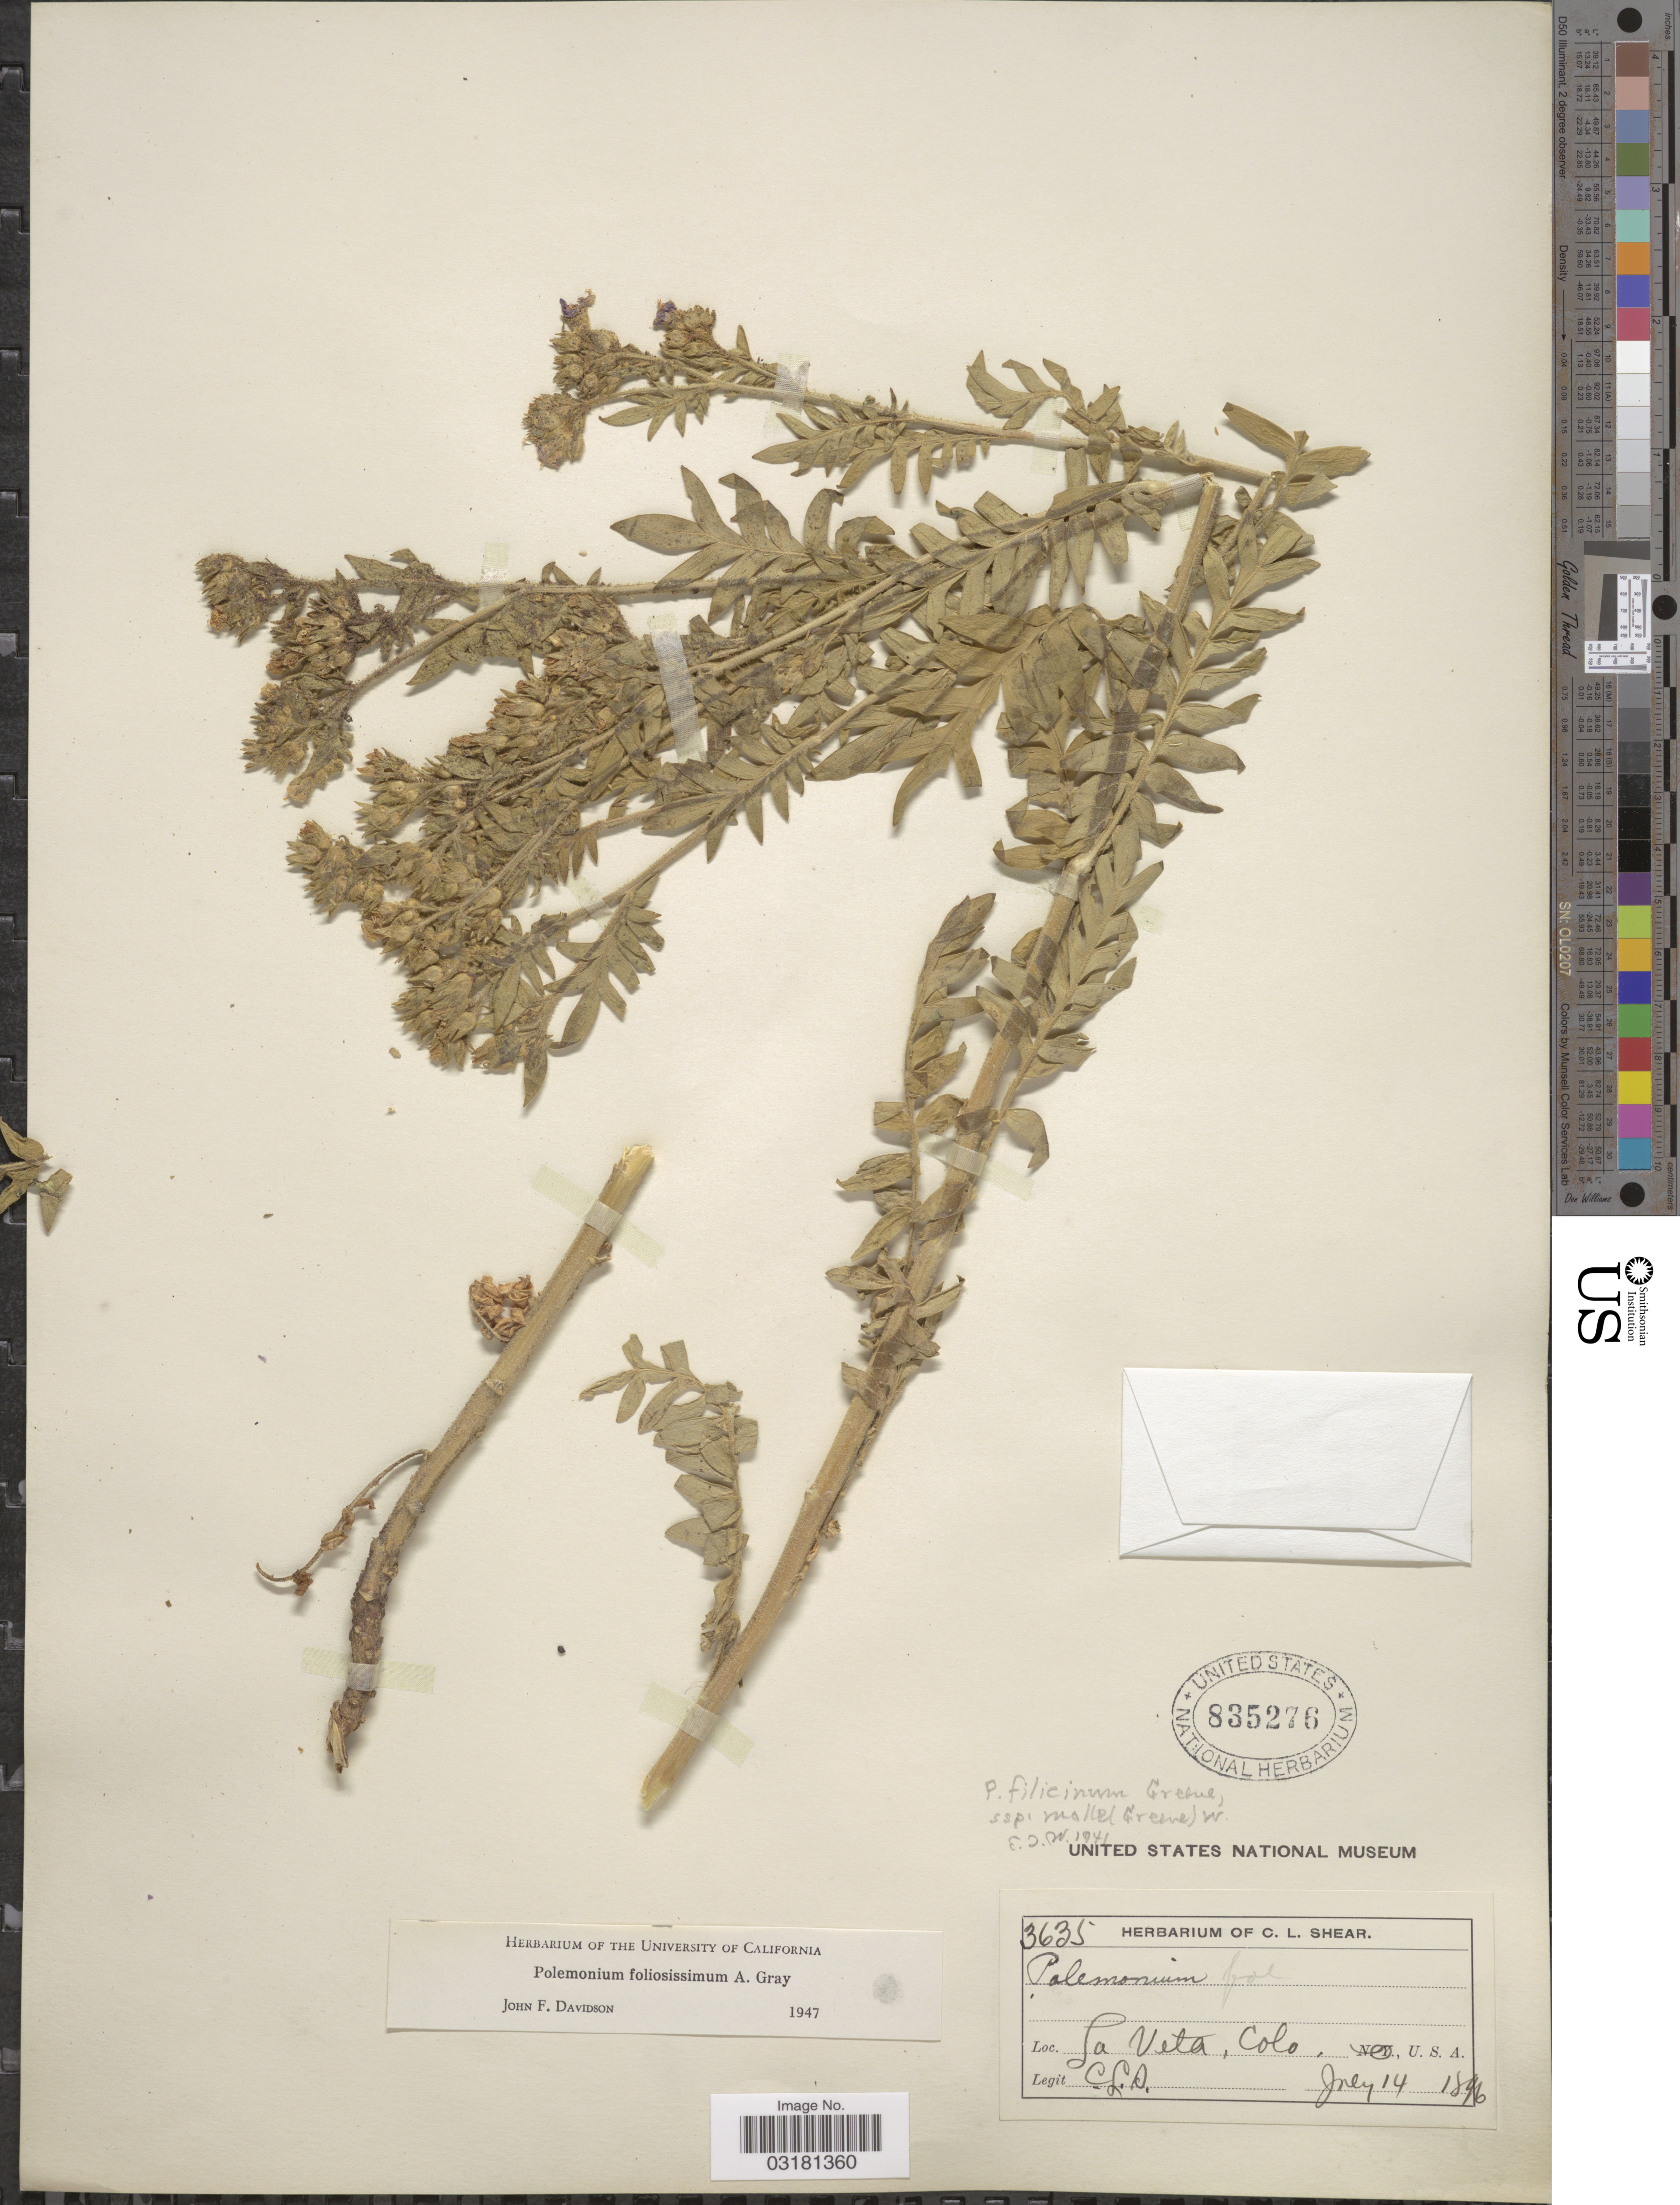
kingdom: Plantae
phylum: Tracheophyta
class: Magnoliopsida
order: Ericales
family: Polemoniaceae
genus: Polemonium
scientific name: Polemonium foliosissimum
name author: A. Gray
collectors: C. L. Shear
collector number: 3635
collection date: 1896-07-14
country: United States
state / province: Colorado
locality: Veta Pass, Colo, U.S.A.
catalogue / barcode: US 835276